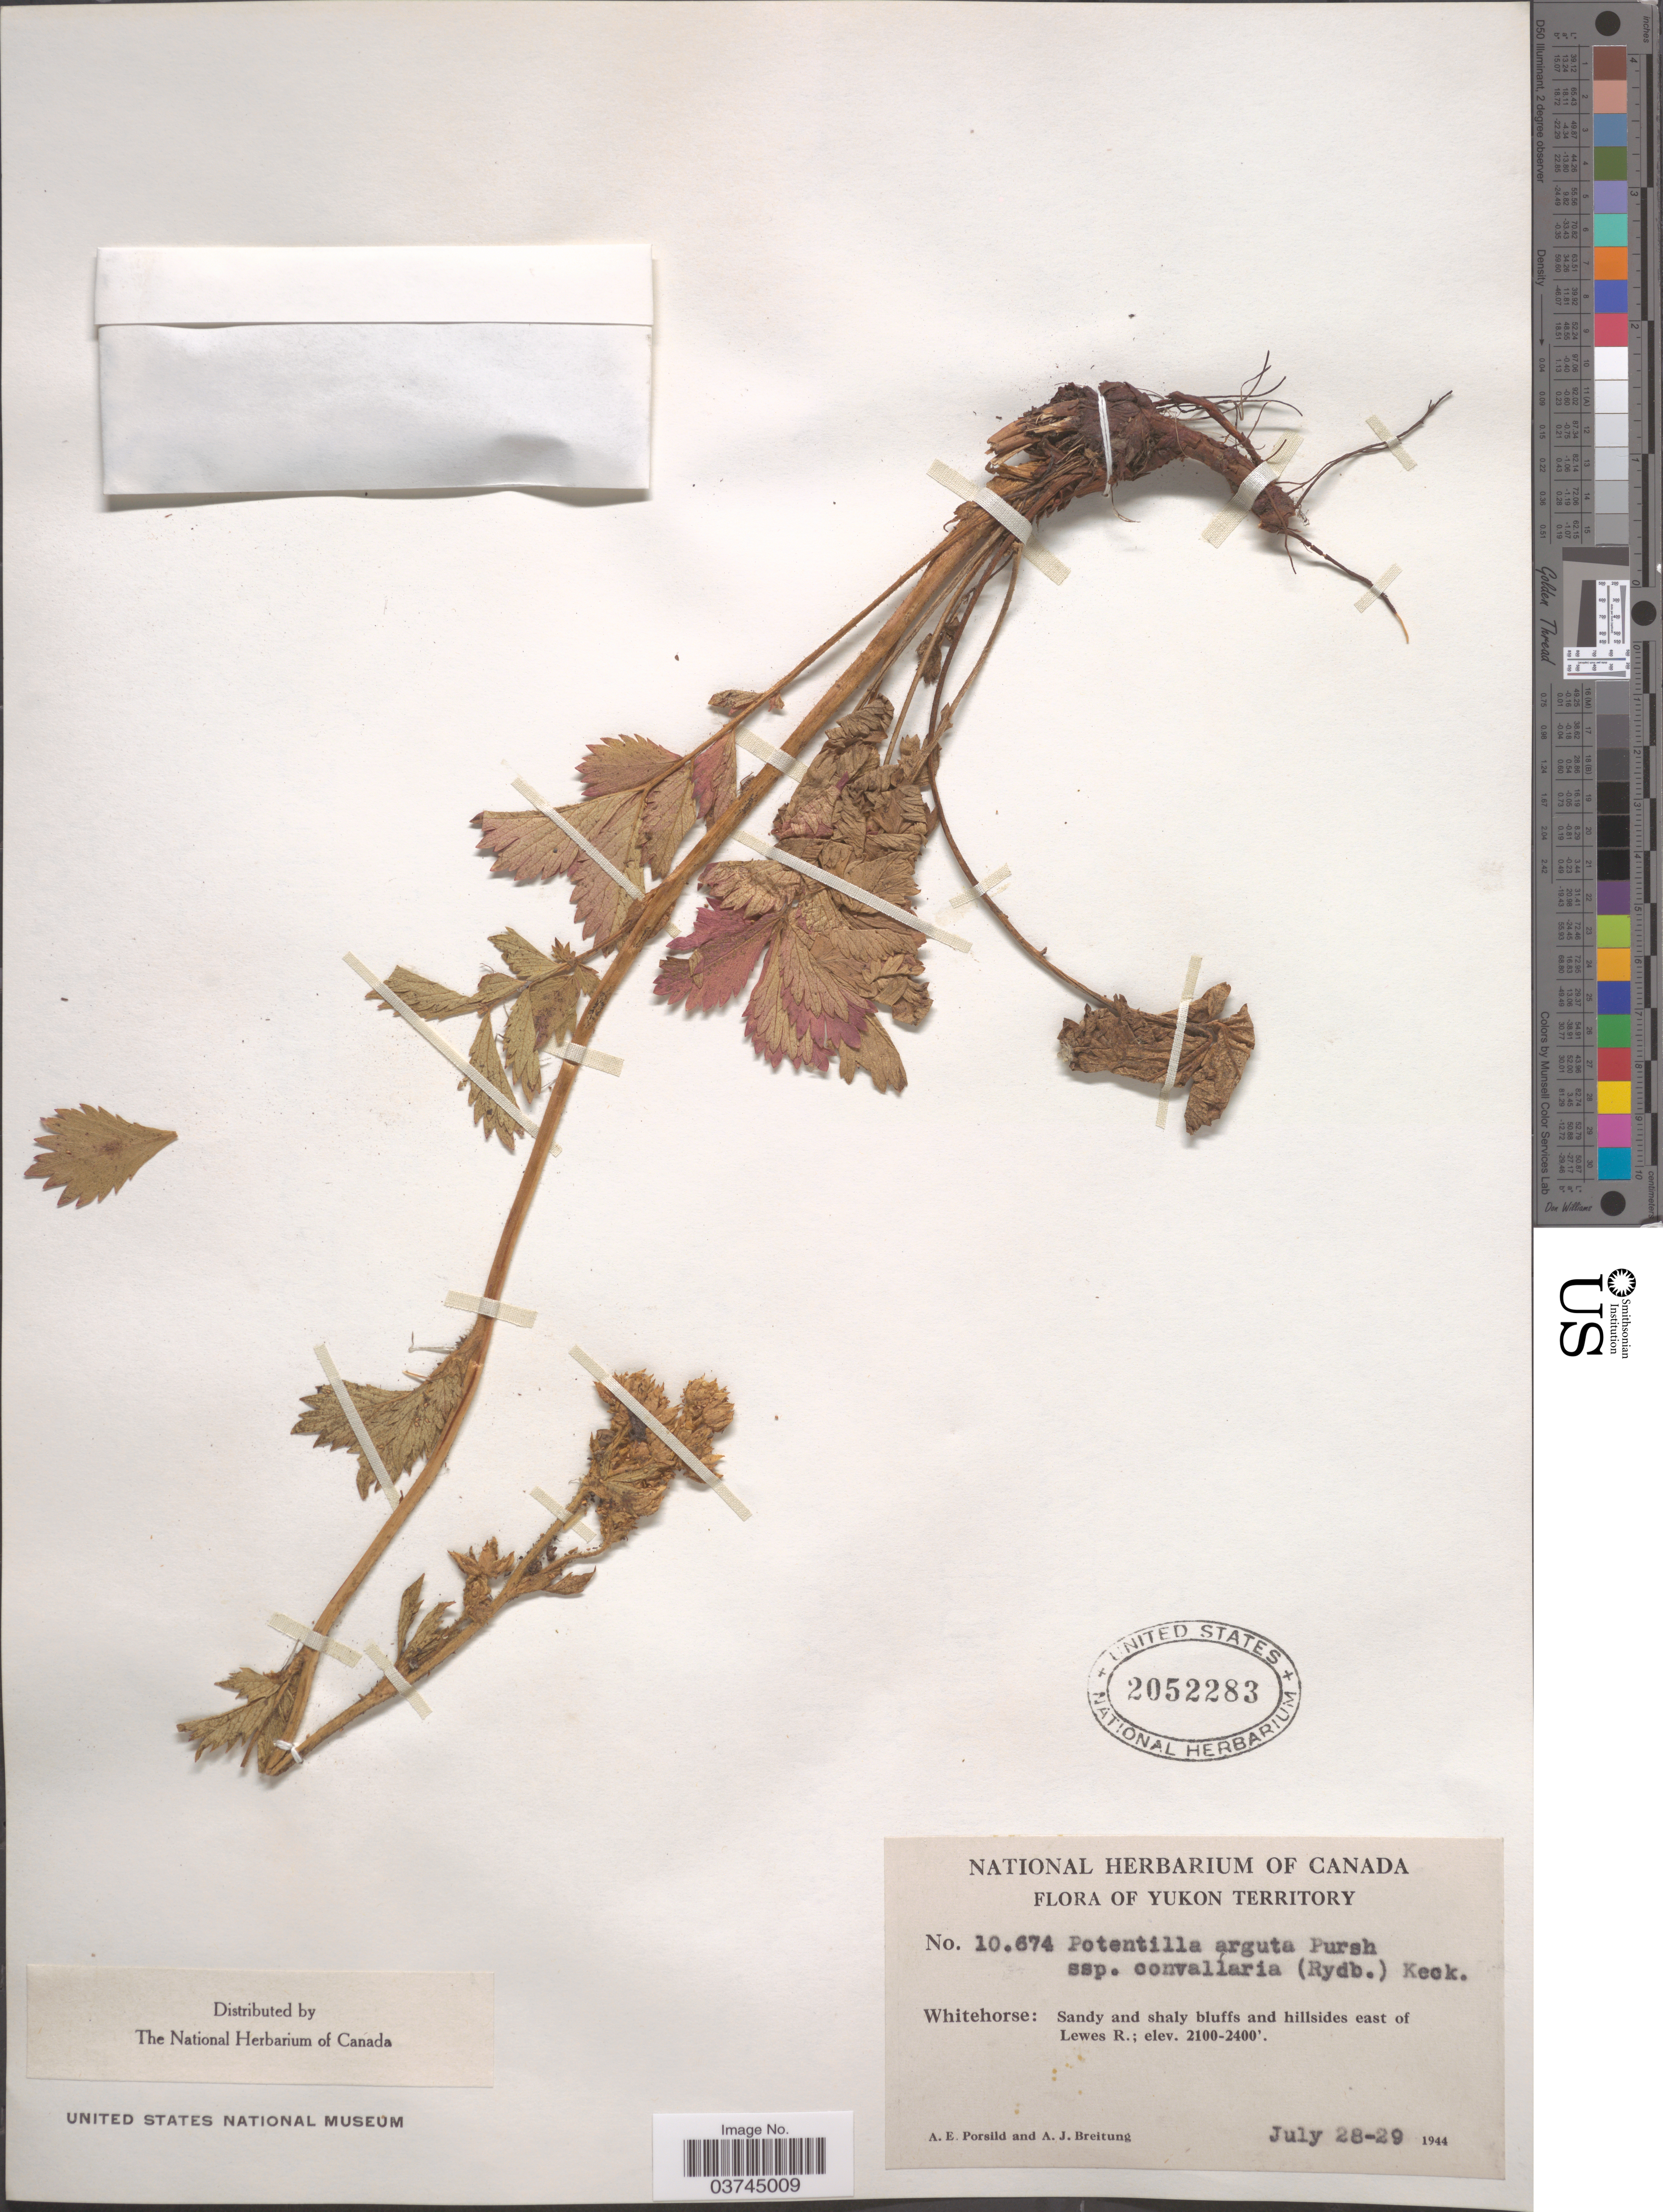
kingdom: Plantae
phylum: Tracheophyta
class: Magnoliopsida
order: Rosales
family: Rosaceae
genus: Drymocallis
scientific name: Drymocallis convallaria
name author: (Rydb.) Rydb.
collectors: A. E. Porsild & A. Breitung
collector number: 10674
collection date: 1944-07-28/1944-07-29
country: Canada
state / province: Yukon Territory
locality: Whitehorse: Sandy and shaly bluffs and hillsides east of Lewes R.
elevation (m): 640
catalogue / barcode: US 2052283